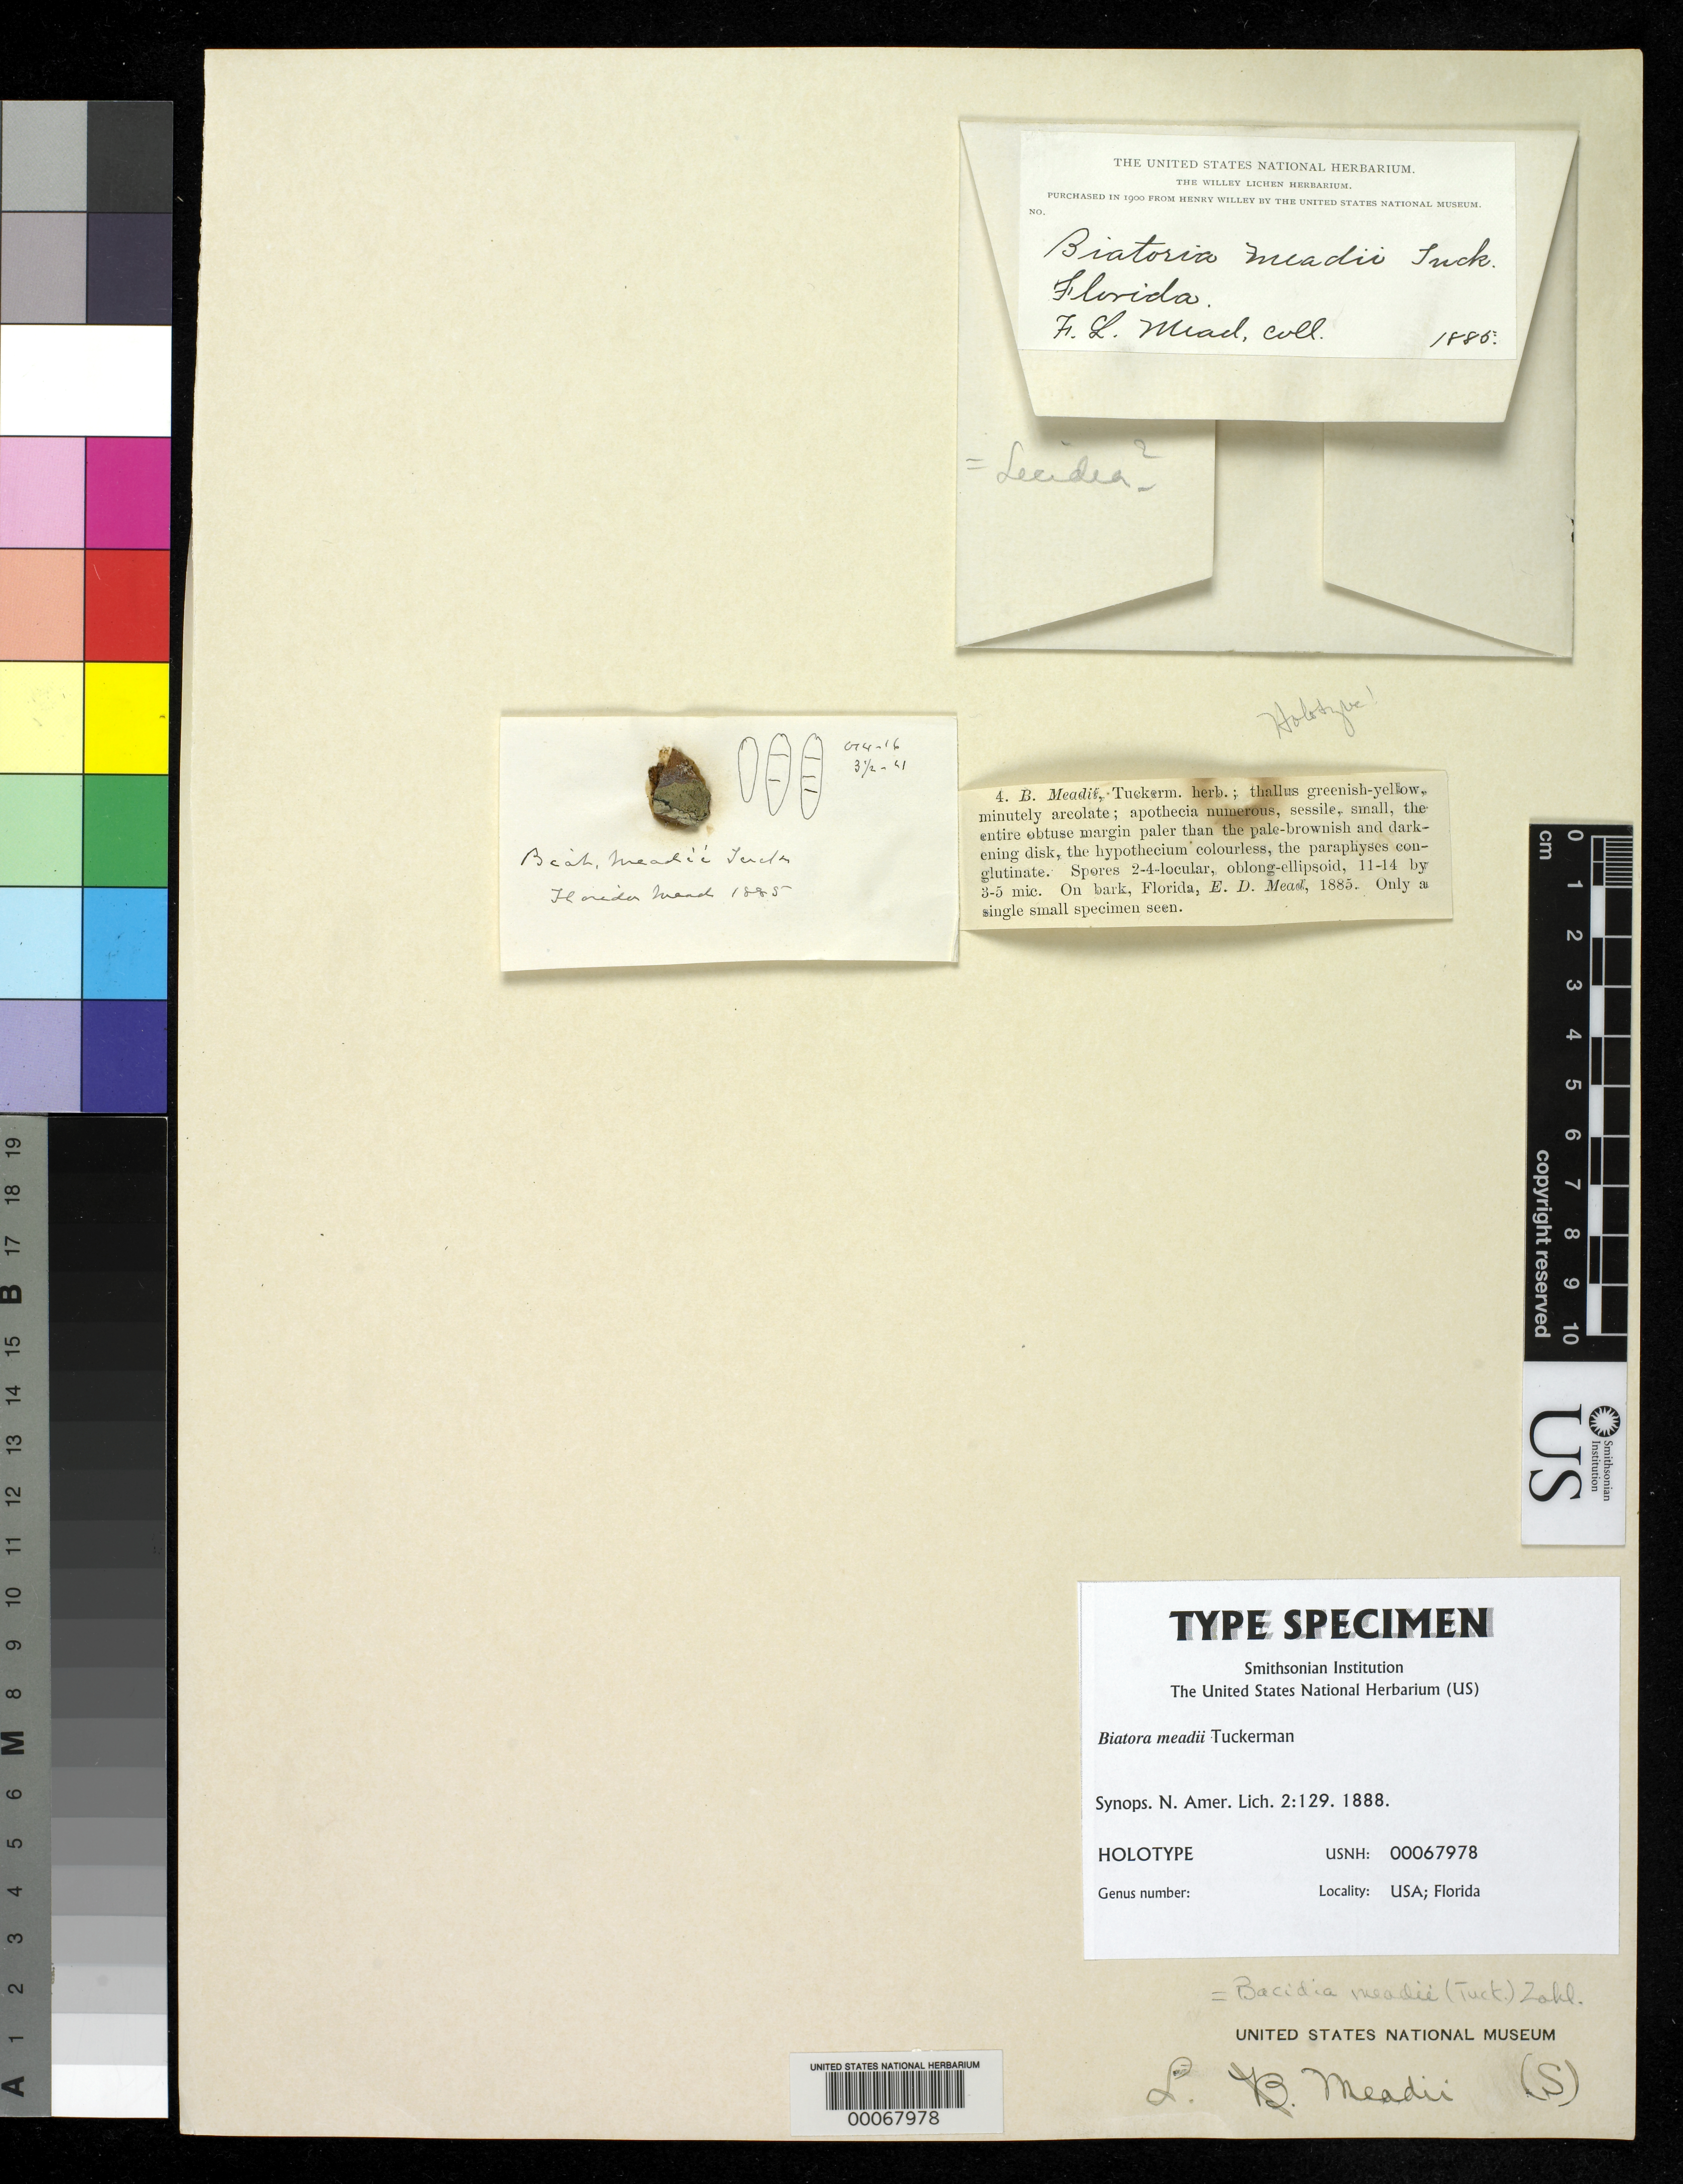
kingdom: Fungi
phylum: Ascomycota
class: Lecanoromycetes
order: Lecanorales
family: Ramalinaceae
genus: Biatora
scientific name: Biatora meadii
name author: Tuck.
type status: Holotype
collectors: -. Mead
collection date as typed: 1885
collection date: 1885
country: United States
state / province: Florida